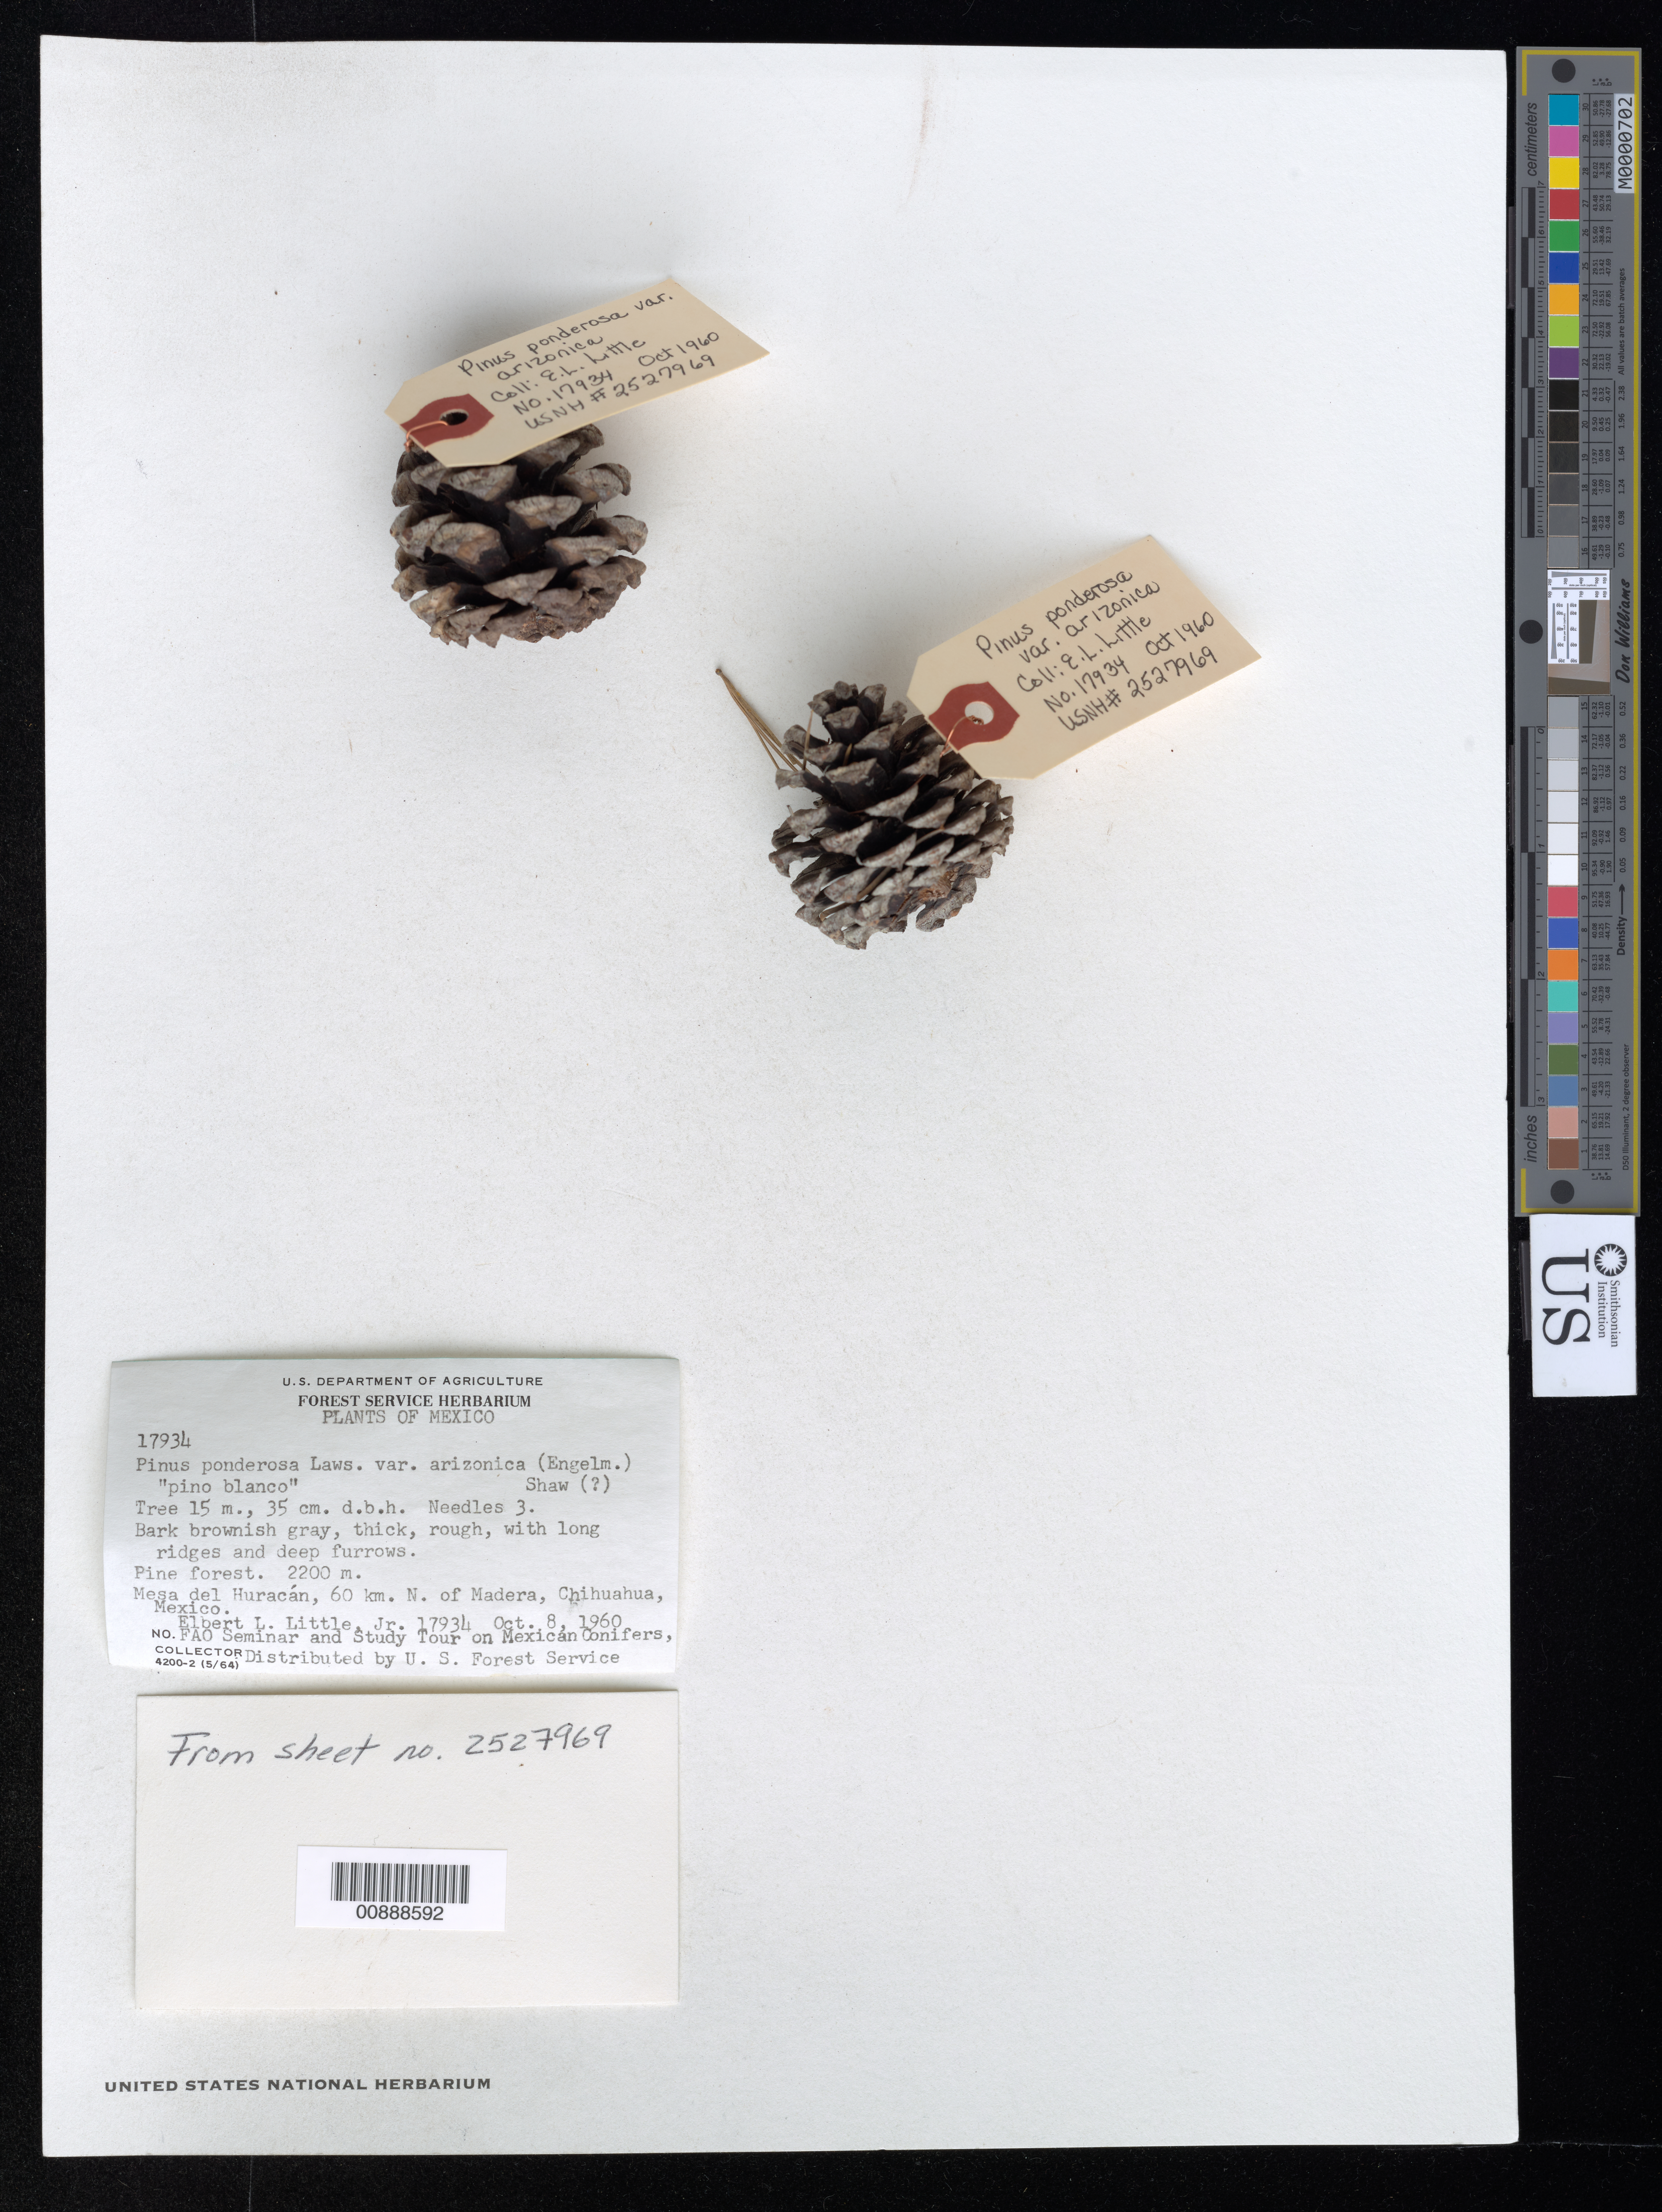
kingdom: Plantae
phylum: Tracheophyta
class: Pinopsida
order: Pinales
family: Pinaceae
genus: Pinus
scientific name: Pinus ponderosa var. arizonica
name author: (Engelm.) Shaw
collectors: E. L. Little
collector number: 17934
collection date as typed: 08 Oct 1960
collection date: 1960-10-08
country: Mexico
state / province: Chihuahua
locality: Mesa del Huracán, 60 km. N of Madera, Chihuahua.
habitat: Pine forest.